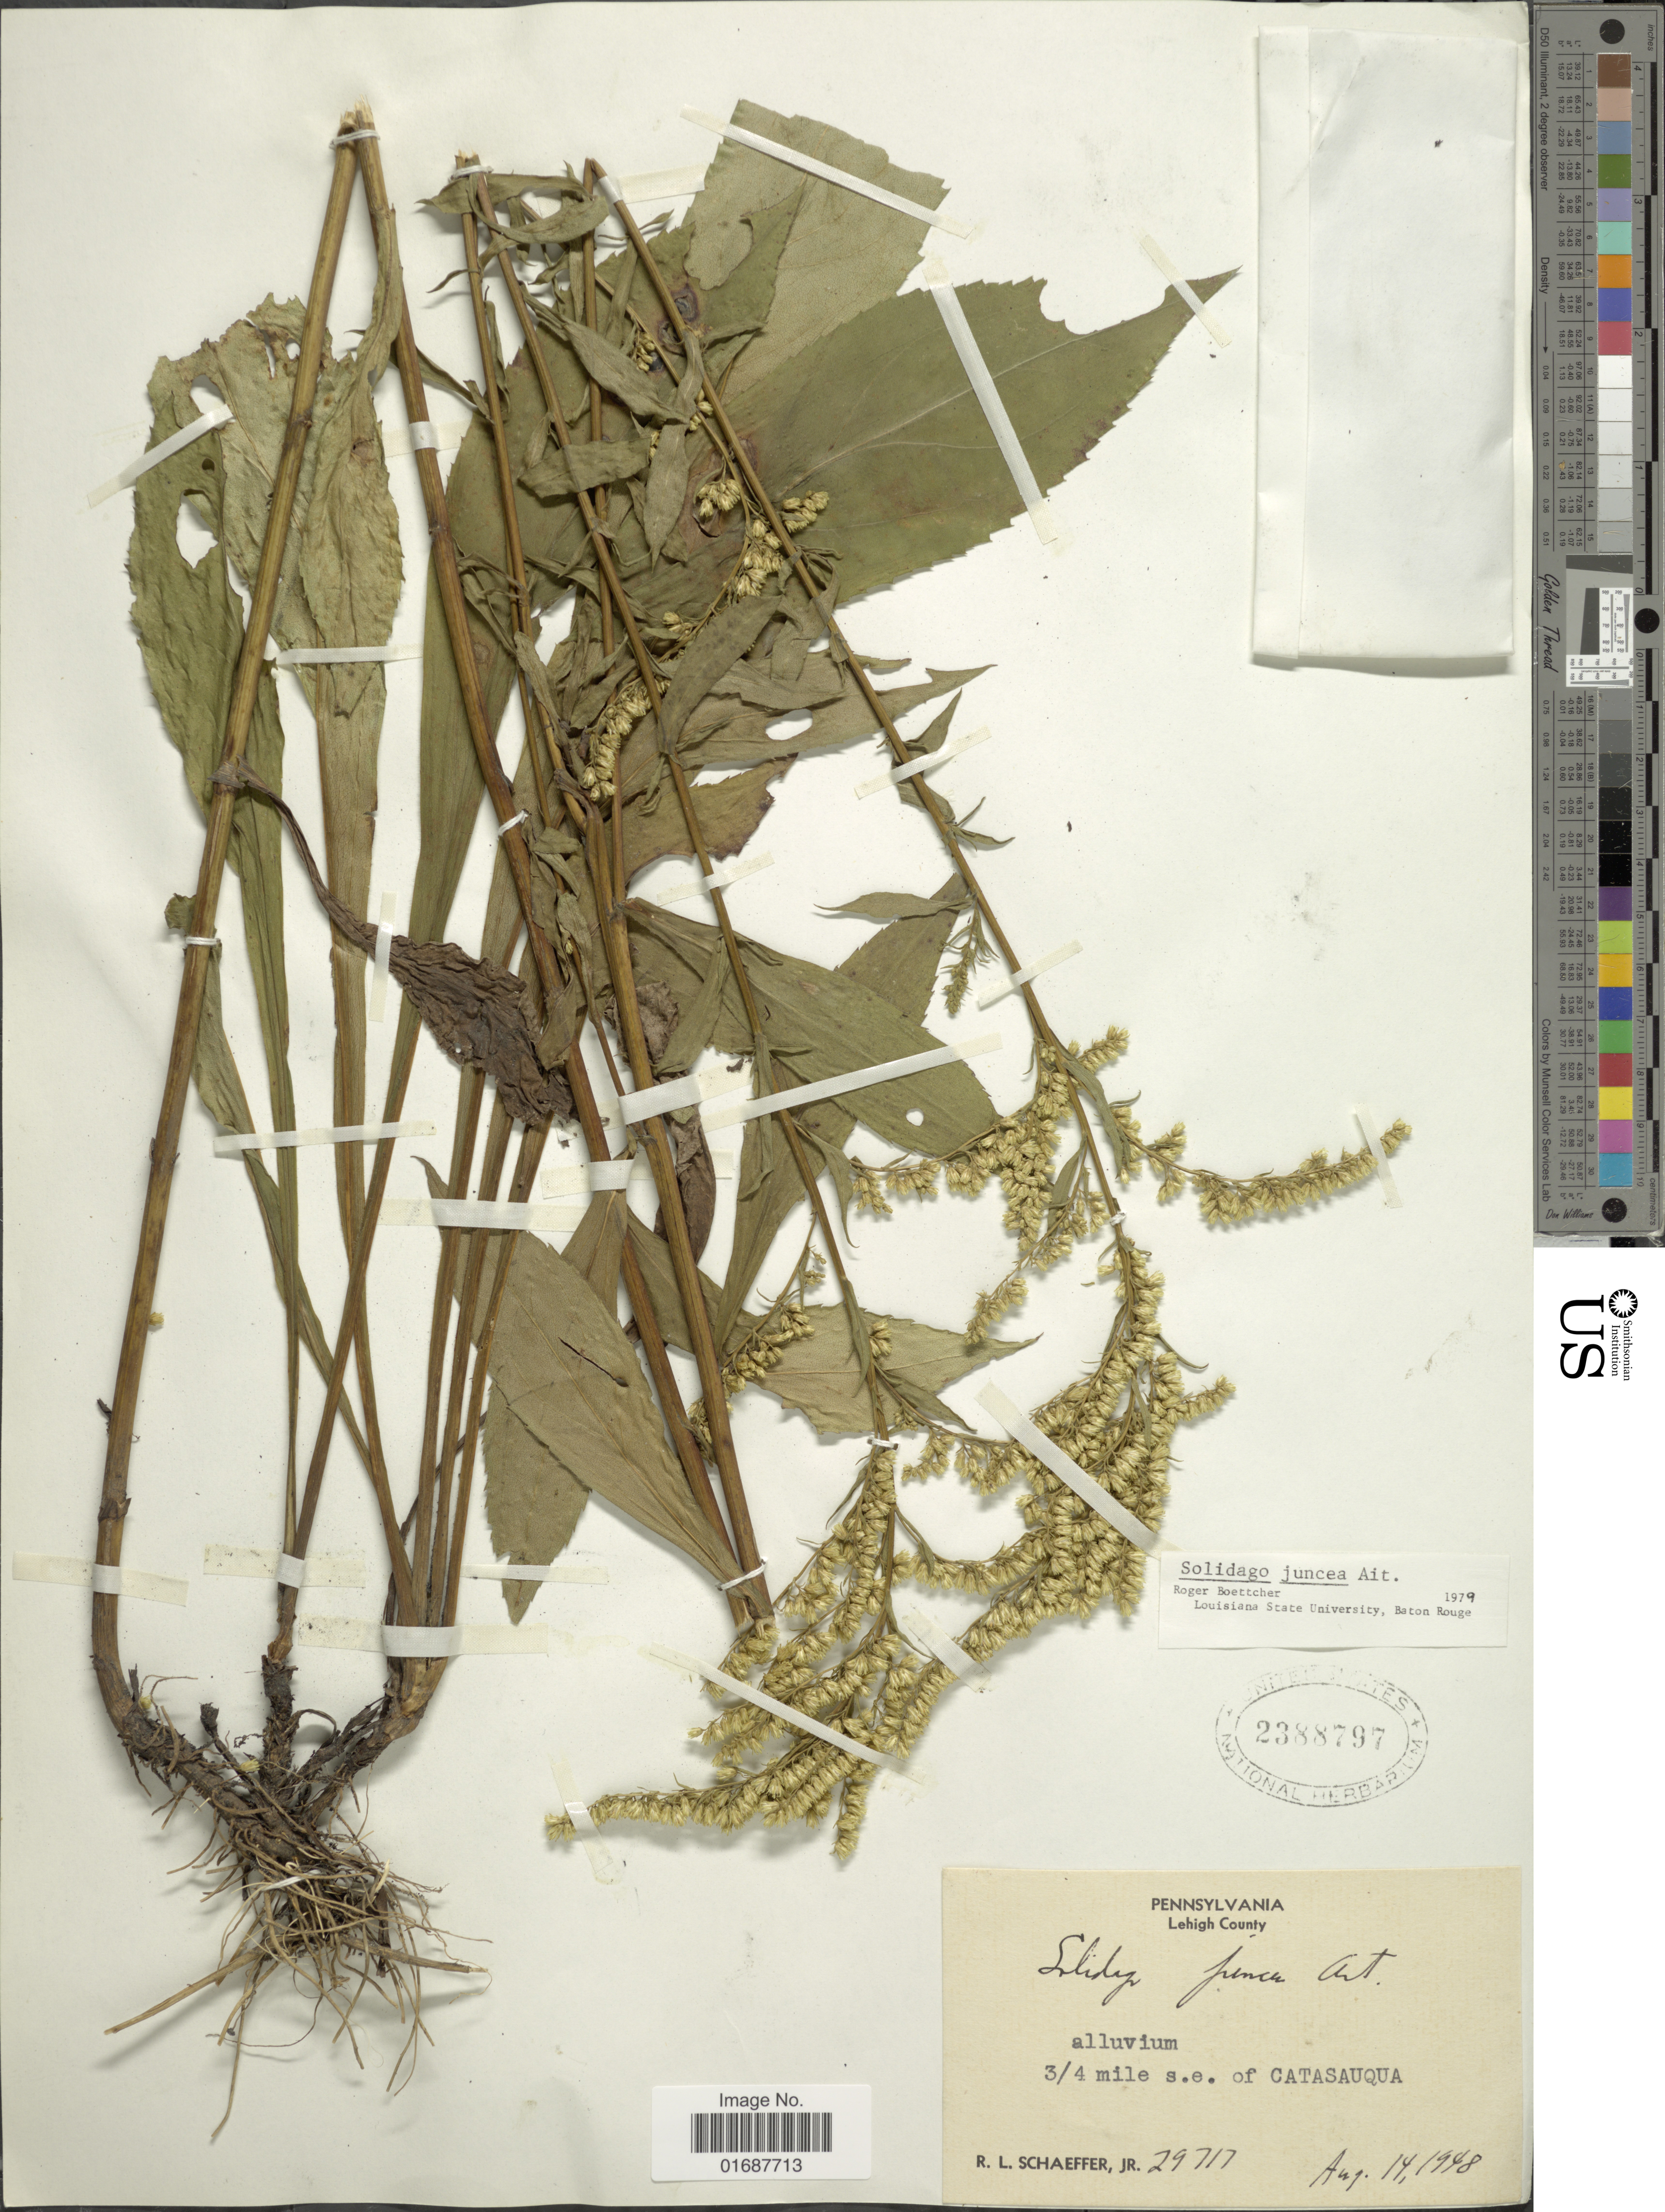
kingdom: Plantae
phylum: Tracheophyta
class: Magnoliopsida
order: Asterales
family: Asteraceae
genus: Solidago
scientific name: Solidago juncea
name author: Aiton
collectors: R. L. Schaeffer Jr.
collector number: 29717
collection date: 1948-08-14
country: United States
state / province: Pennsylvania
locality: Lehigh County. ¾ mile s.e. of Catasauqua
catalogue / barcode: US 2388797